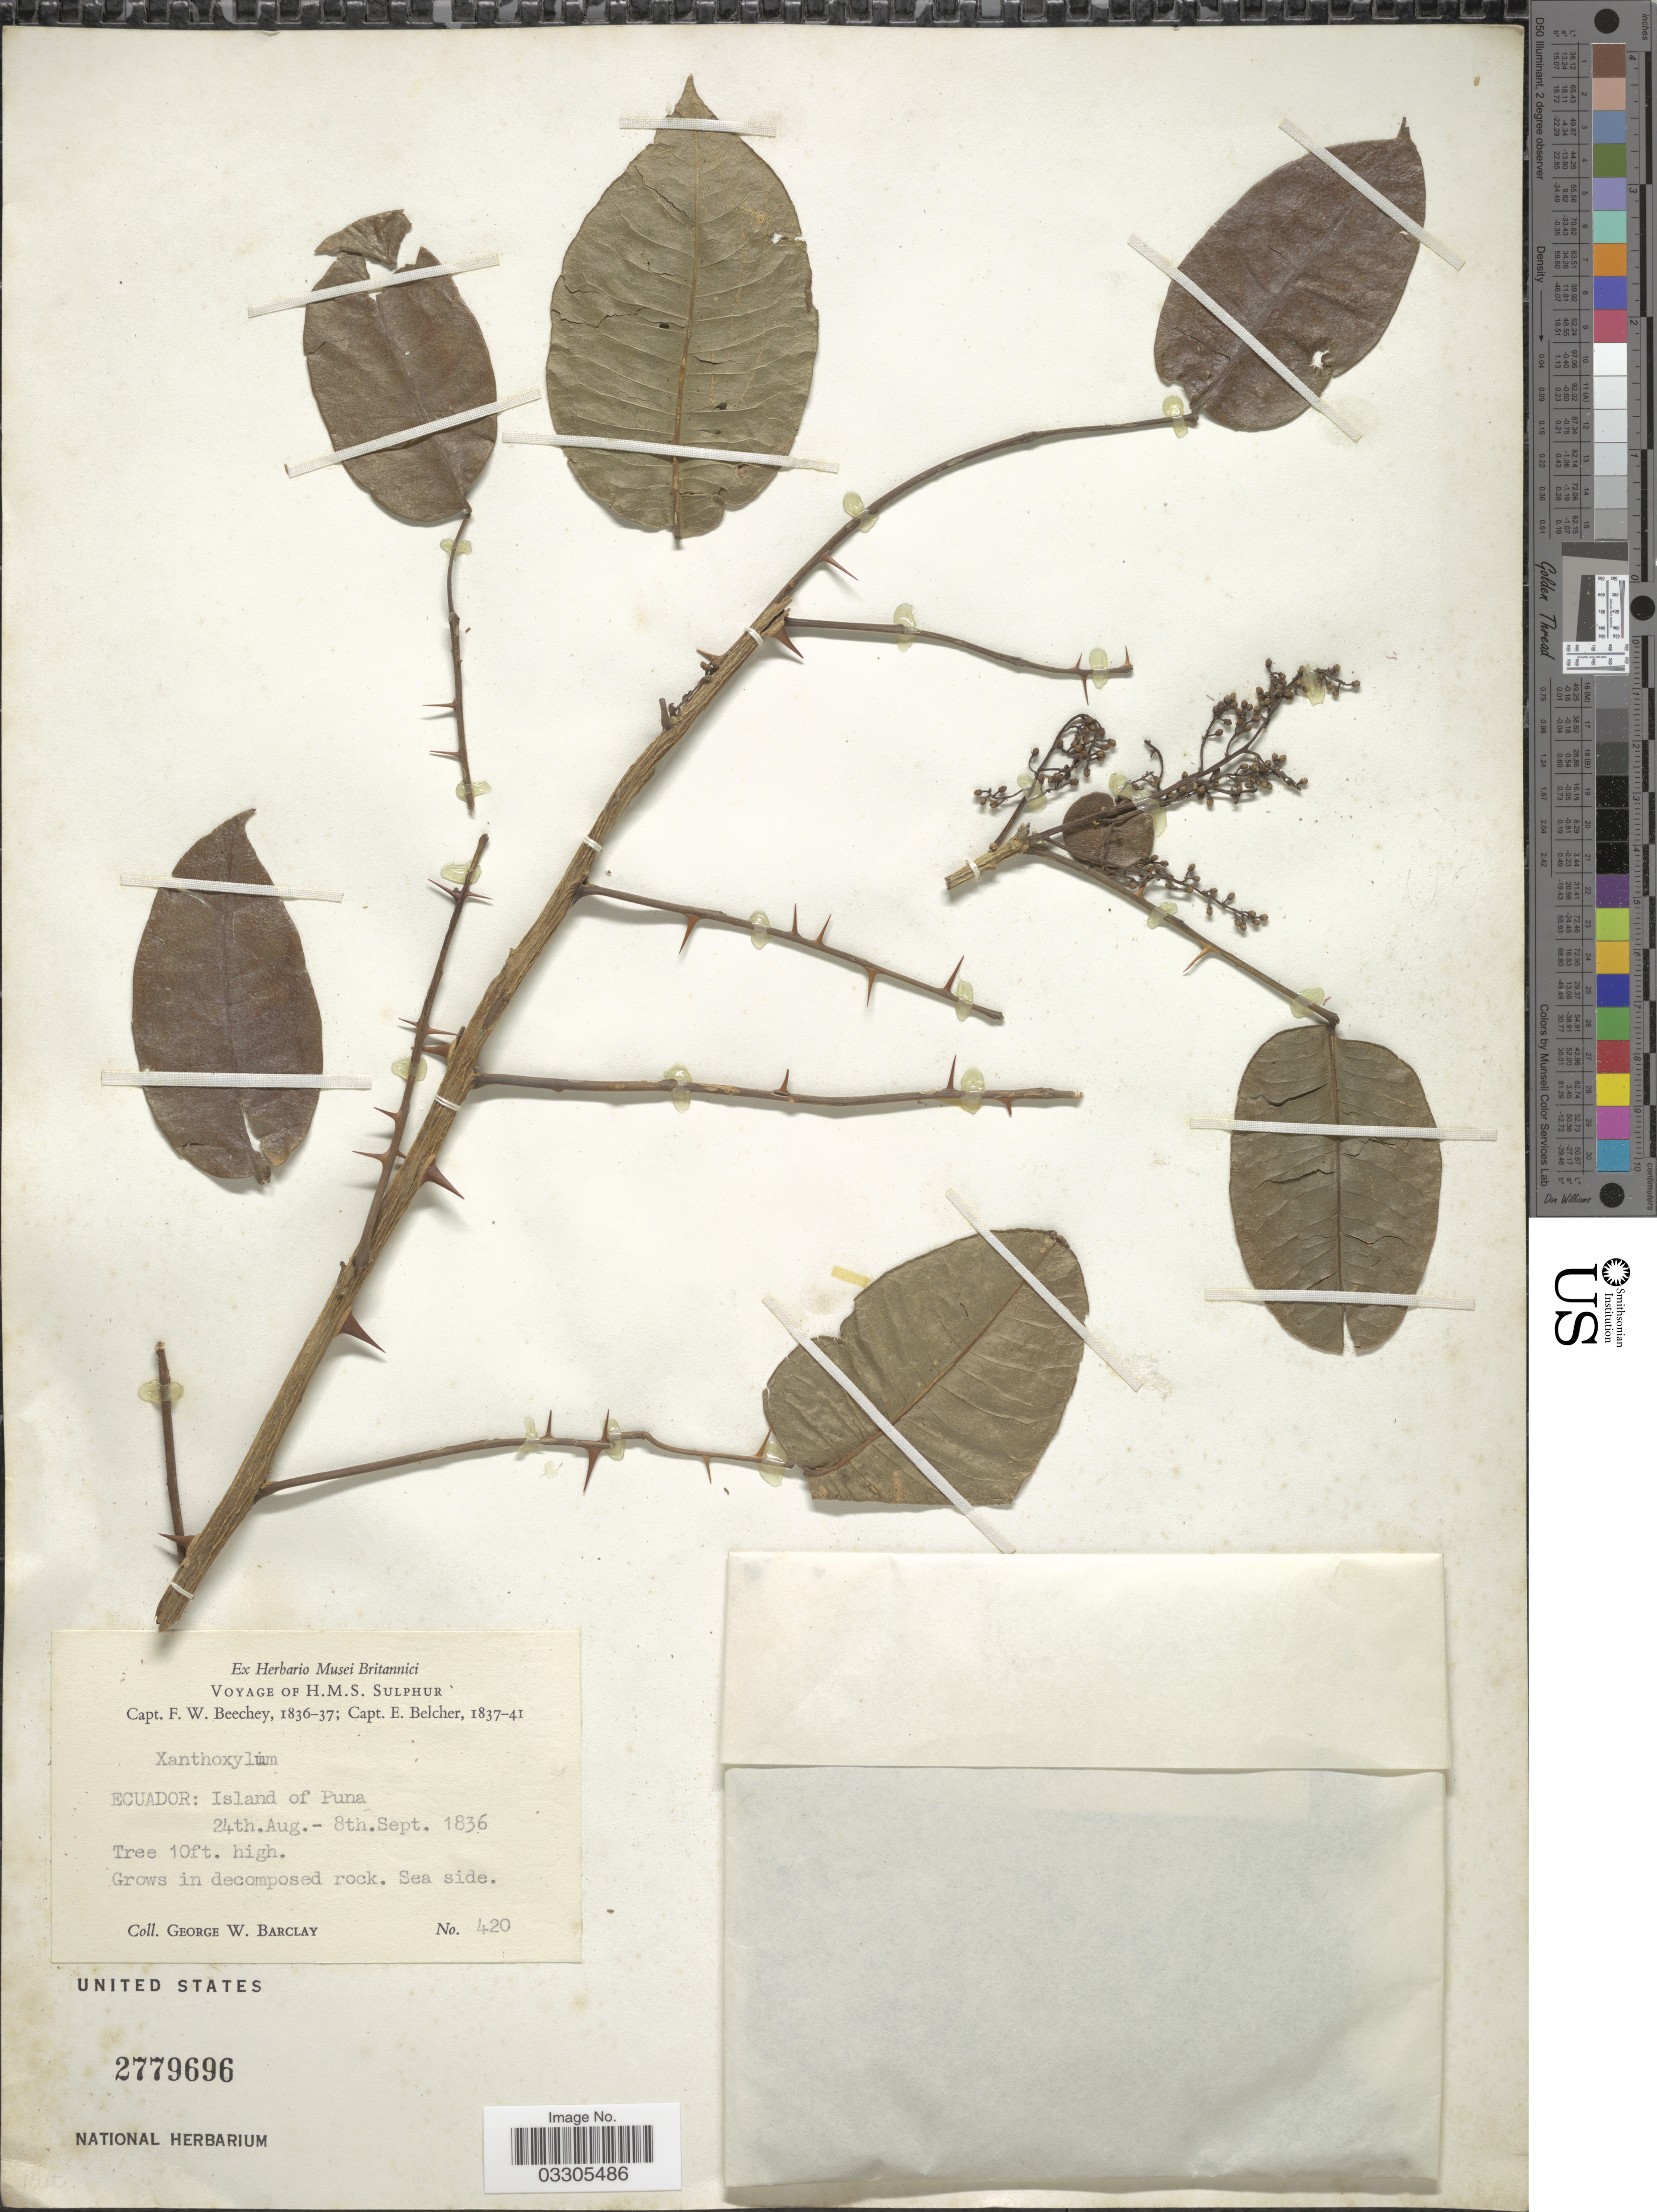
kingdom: Plantae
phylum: Tracheophyta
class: Magnoliopsida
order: Sapindales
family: Rutaceae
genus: Zanthoxylum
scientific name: Zanthoxylum rigidum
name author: Humb. & Bonpl. ex Willd.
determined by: Londoño-Echeverri, Y.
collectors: G. W. Barclay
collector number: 420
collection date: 1836-08-24/1836-09-08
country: Ecuador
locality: Island of Puna.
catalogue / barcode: US 2779696